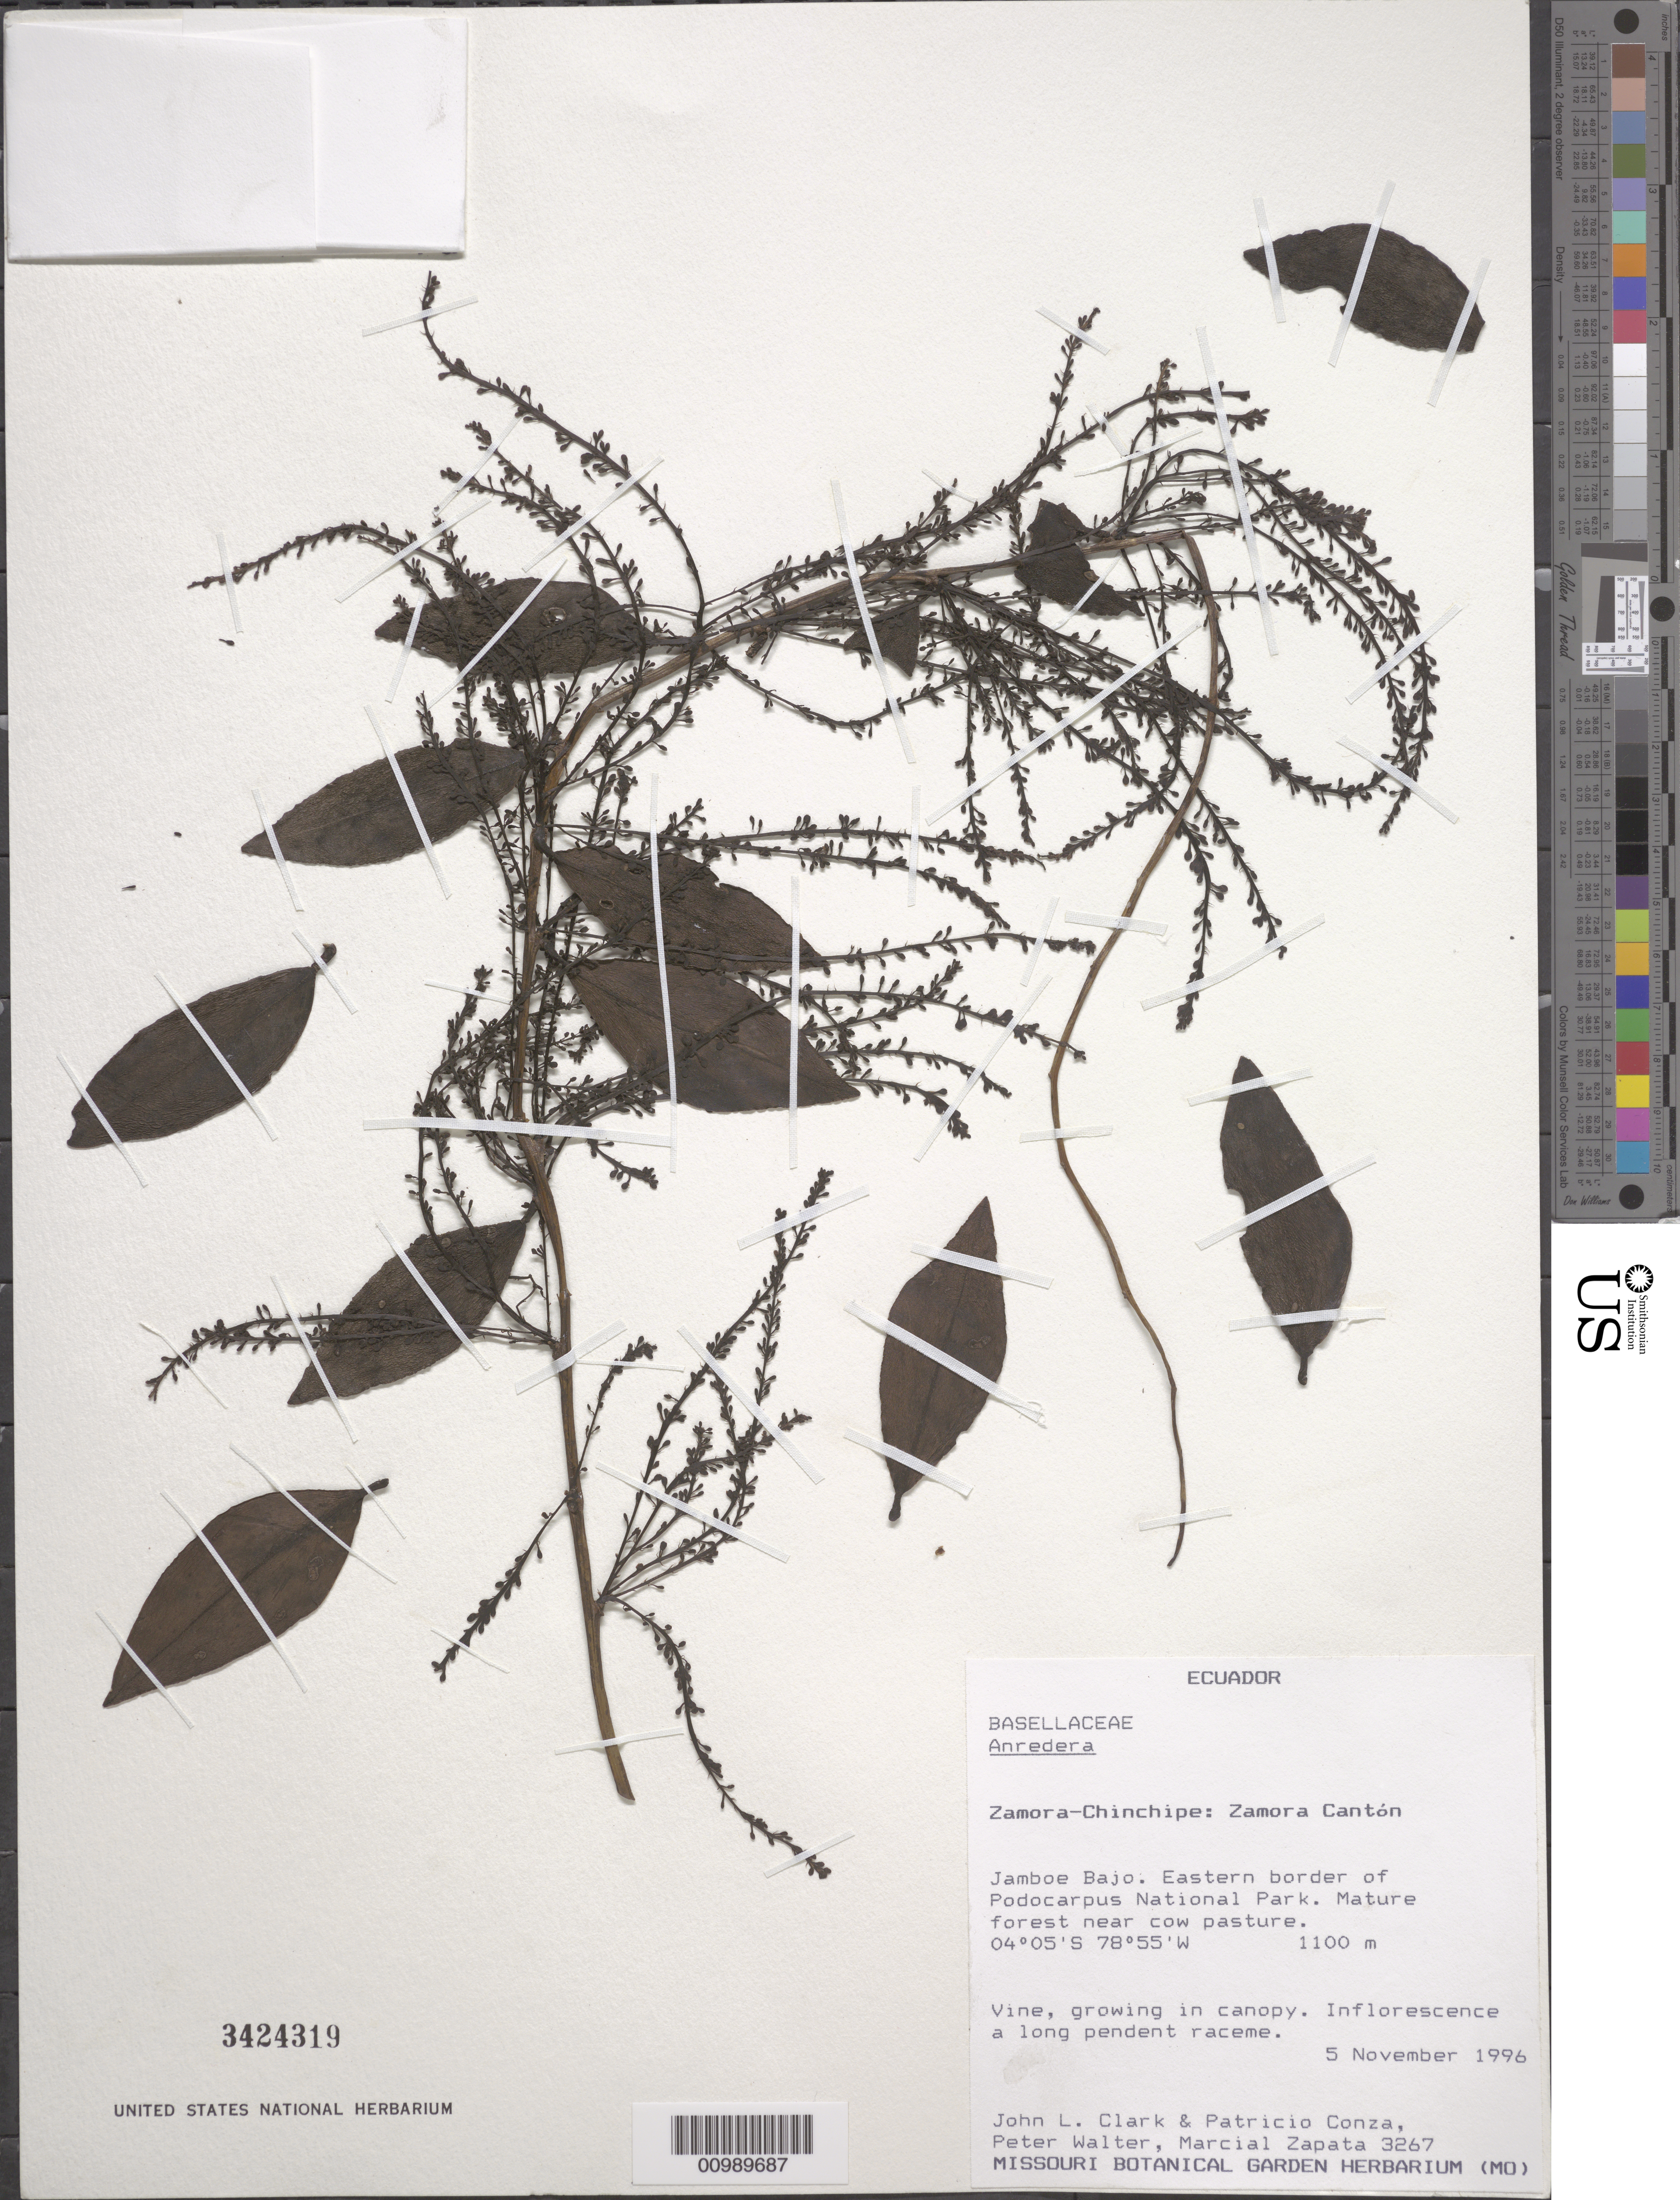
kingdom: Plantae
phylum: Tracheophyta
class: Magnoliopsida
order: Caryophyllales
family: Basellaceae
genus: Anredera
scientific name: Anredera sp.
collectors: J. L. Clark, P. Conza, P. Walter & M. Zapata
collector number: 3267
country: Ecuador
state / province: Zamora-Chinchipe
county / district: Zamora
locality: Jamboe Bajo, Eastern border of Podocarpus national PARK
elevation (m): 1100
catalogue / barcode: US 3424319